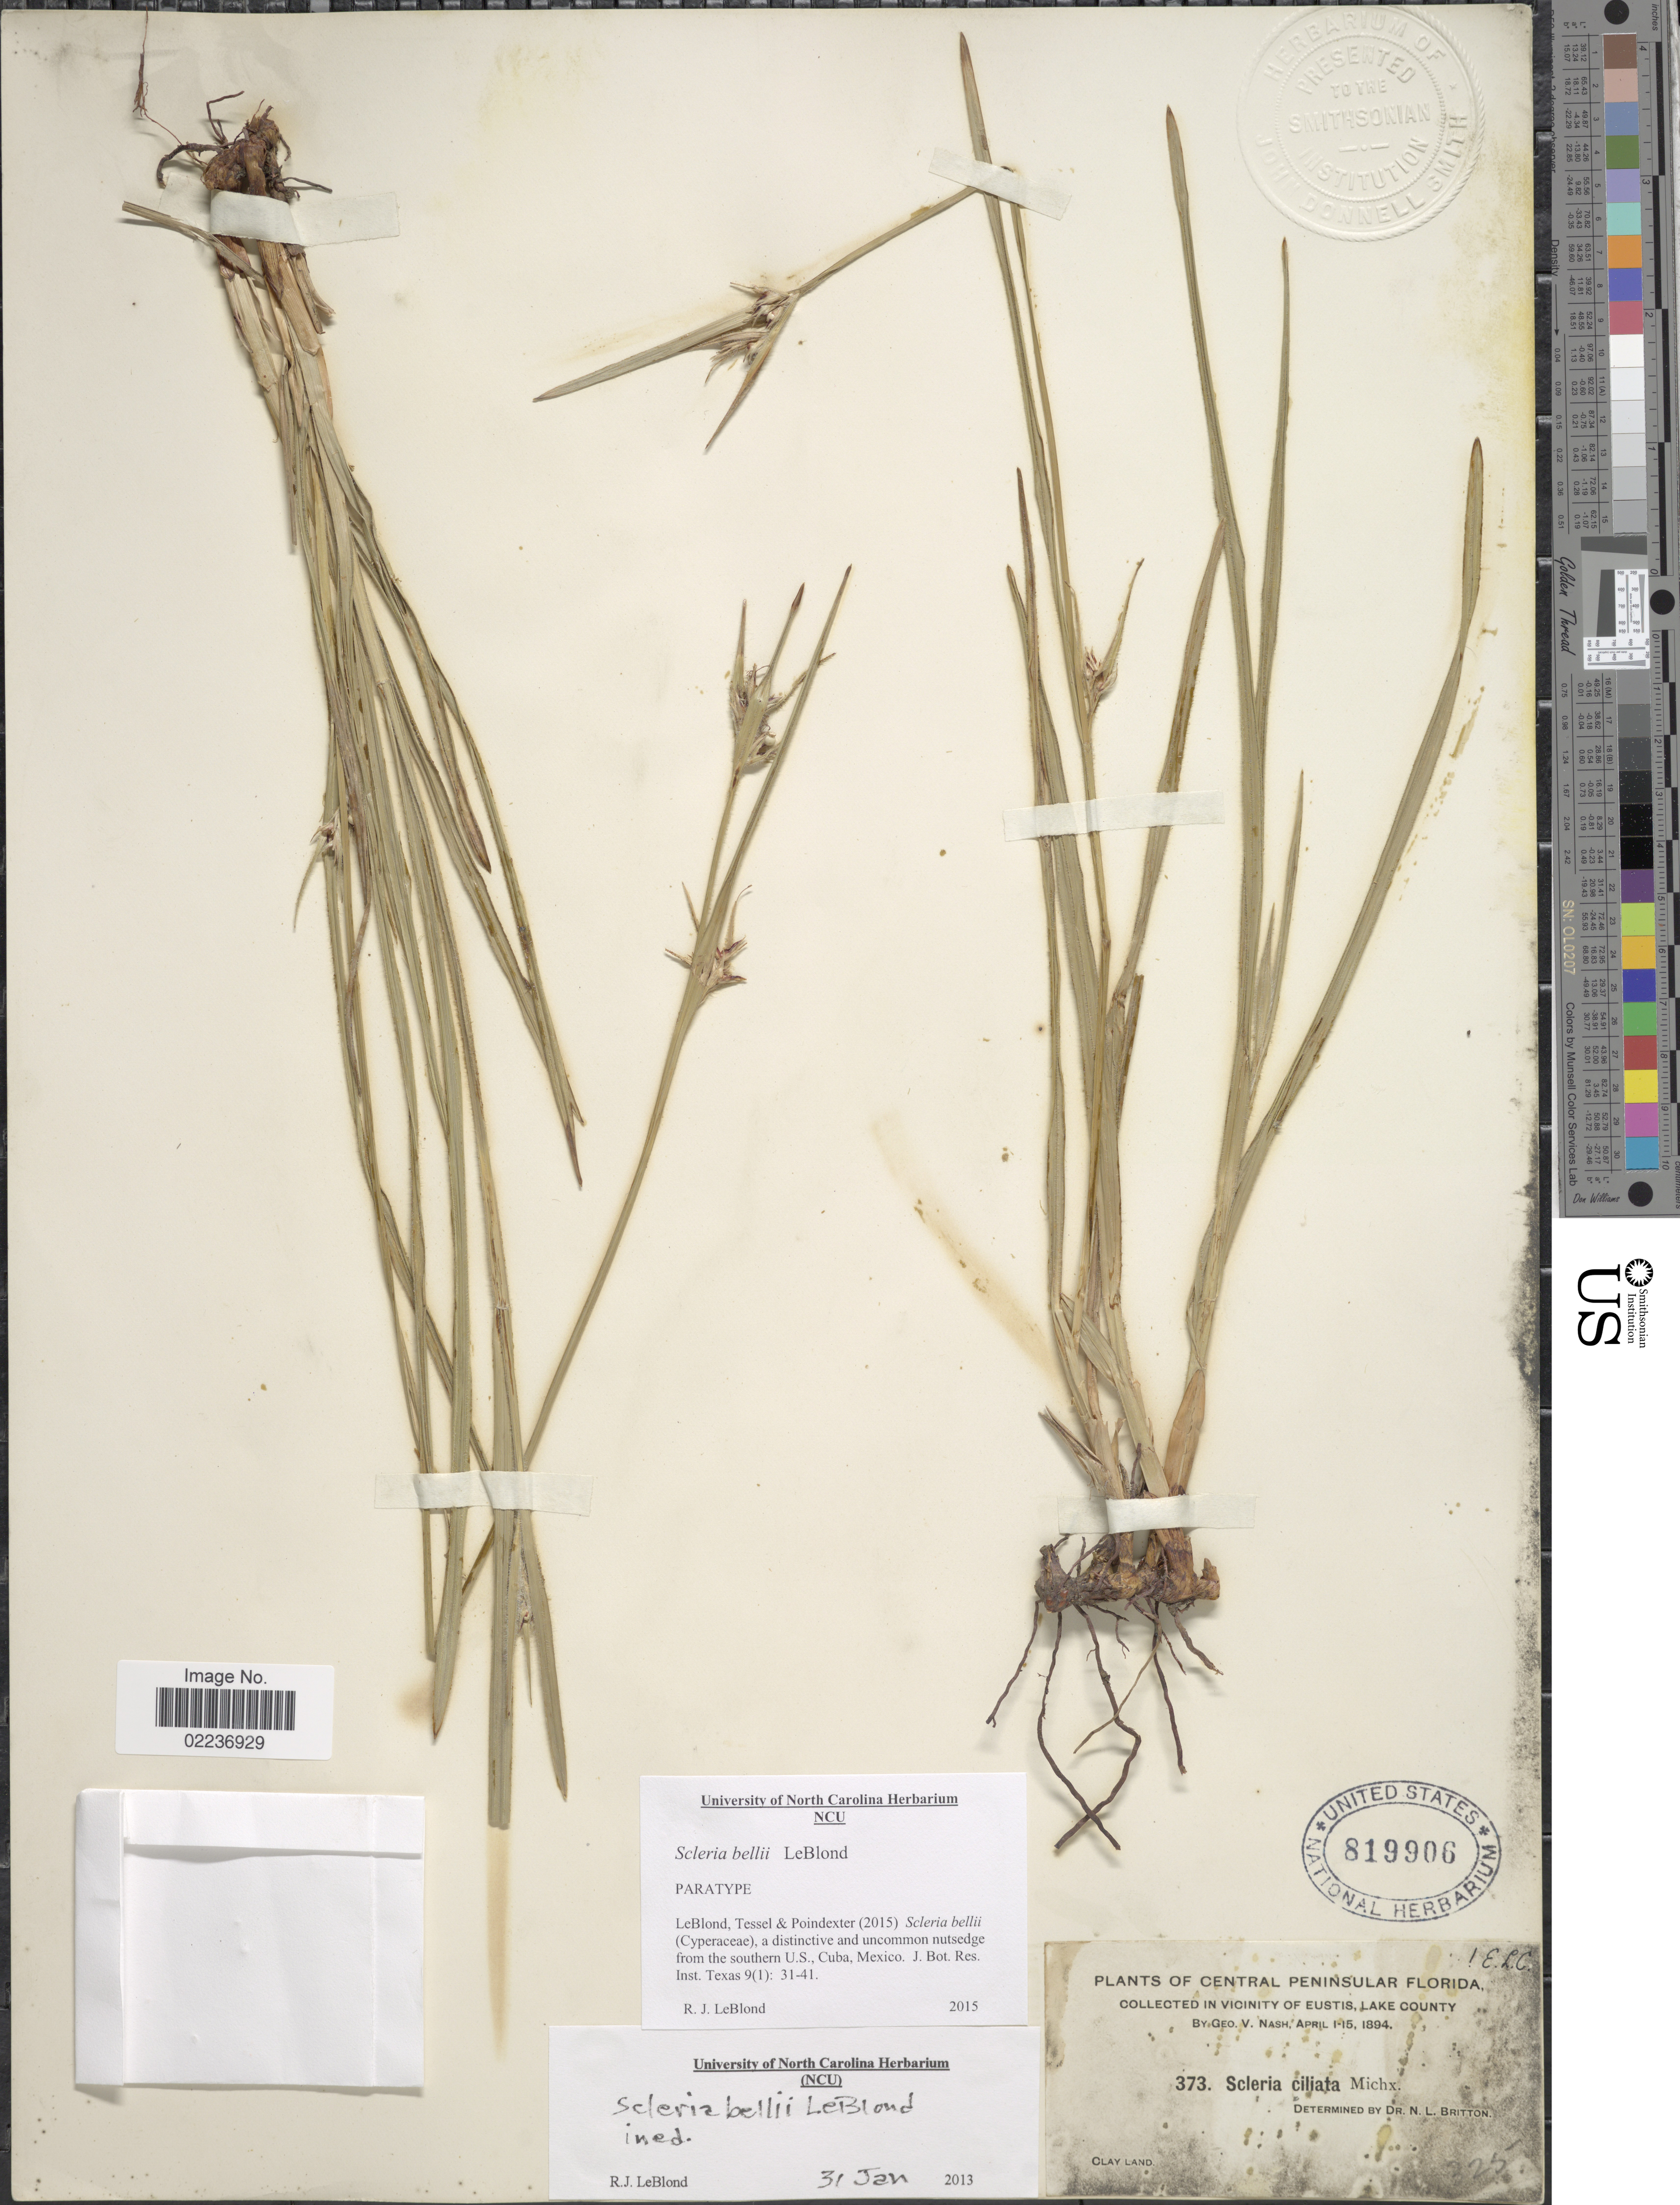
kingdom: Plantae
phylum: Tracheophyta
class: Liliopsida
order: Poales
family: Cyperaceae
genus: Scleria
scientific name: Scleria bellii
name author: LeBlond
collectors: G. V. Nash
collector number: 373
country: United States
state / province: Florida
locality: Peninsular Florida, in vicinity of Eustis, Lake County, Clay Land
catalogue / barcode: US 819906